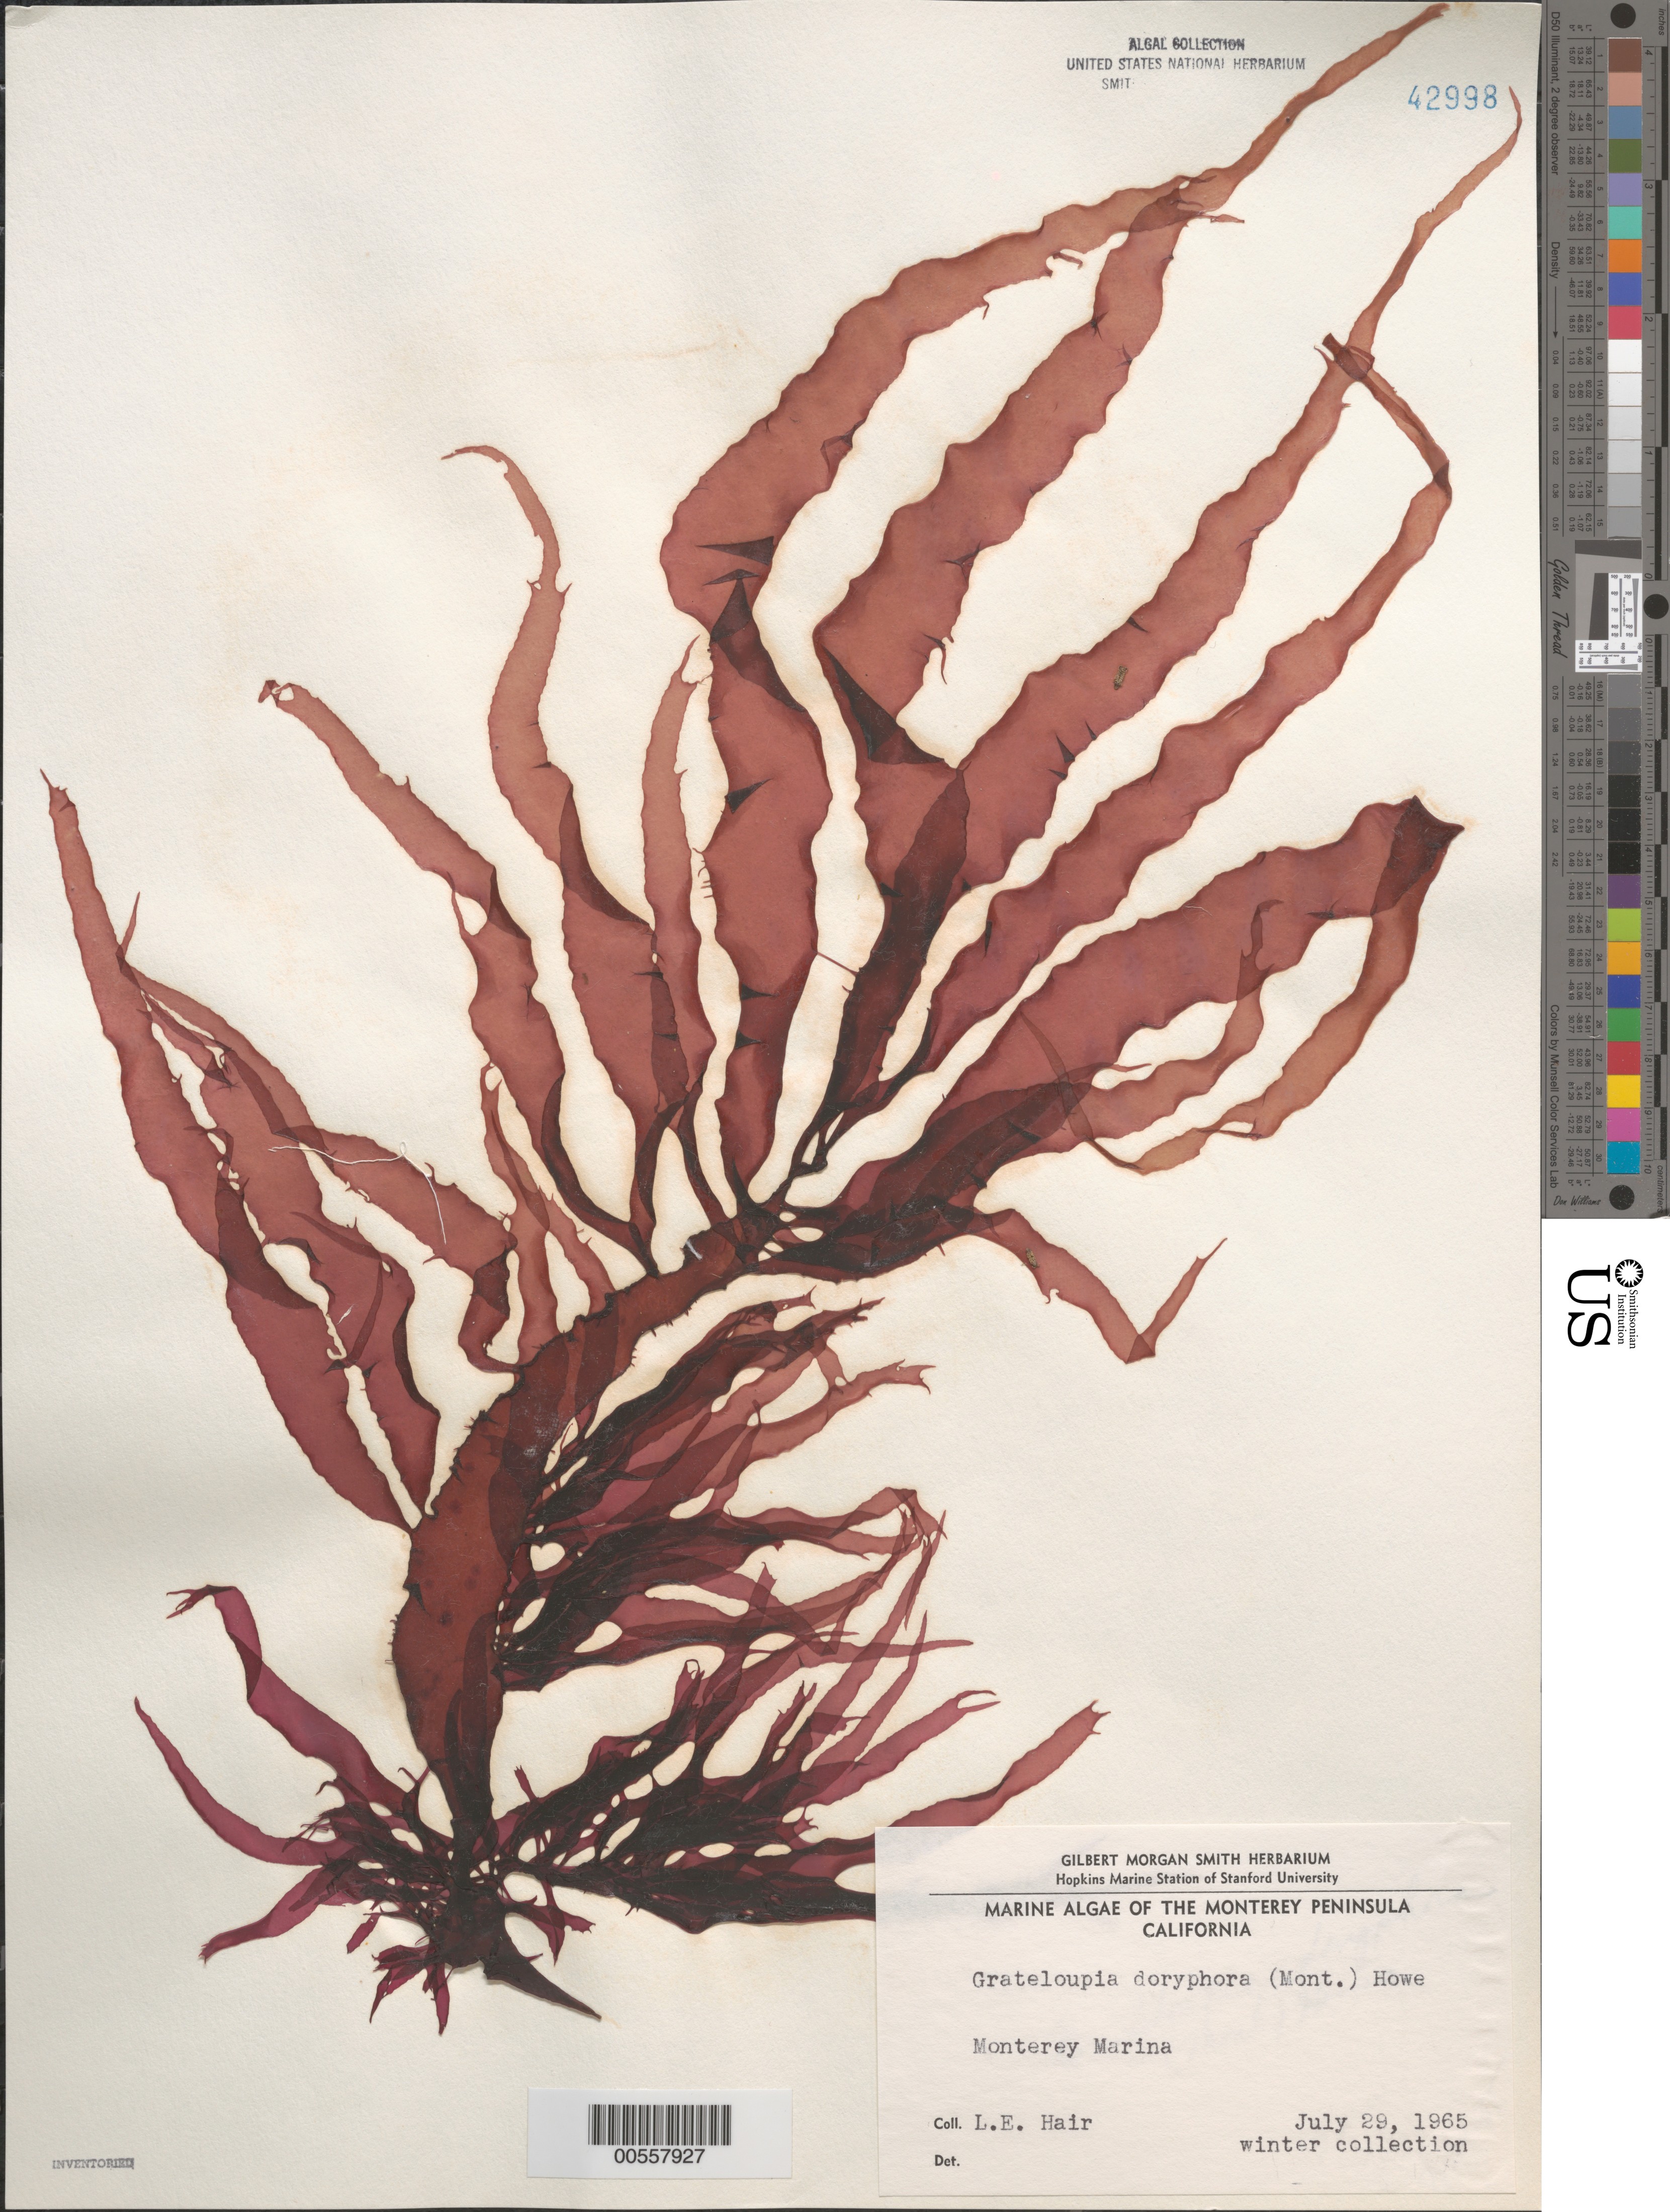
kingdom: Plantae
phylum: Rhodophyta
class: Florideophyceae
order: Halymeniales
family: Halymeniaceae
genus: Grateloupia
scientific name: Grateloupia doryphora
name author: (Mont.) Howe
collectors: L. Hair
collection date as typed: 29 Jul 1965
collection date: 1965-07-29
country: United States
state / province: California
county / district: Monterey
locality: Monterey Marina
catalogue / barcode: US 42998